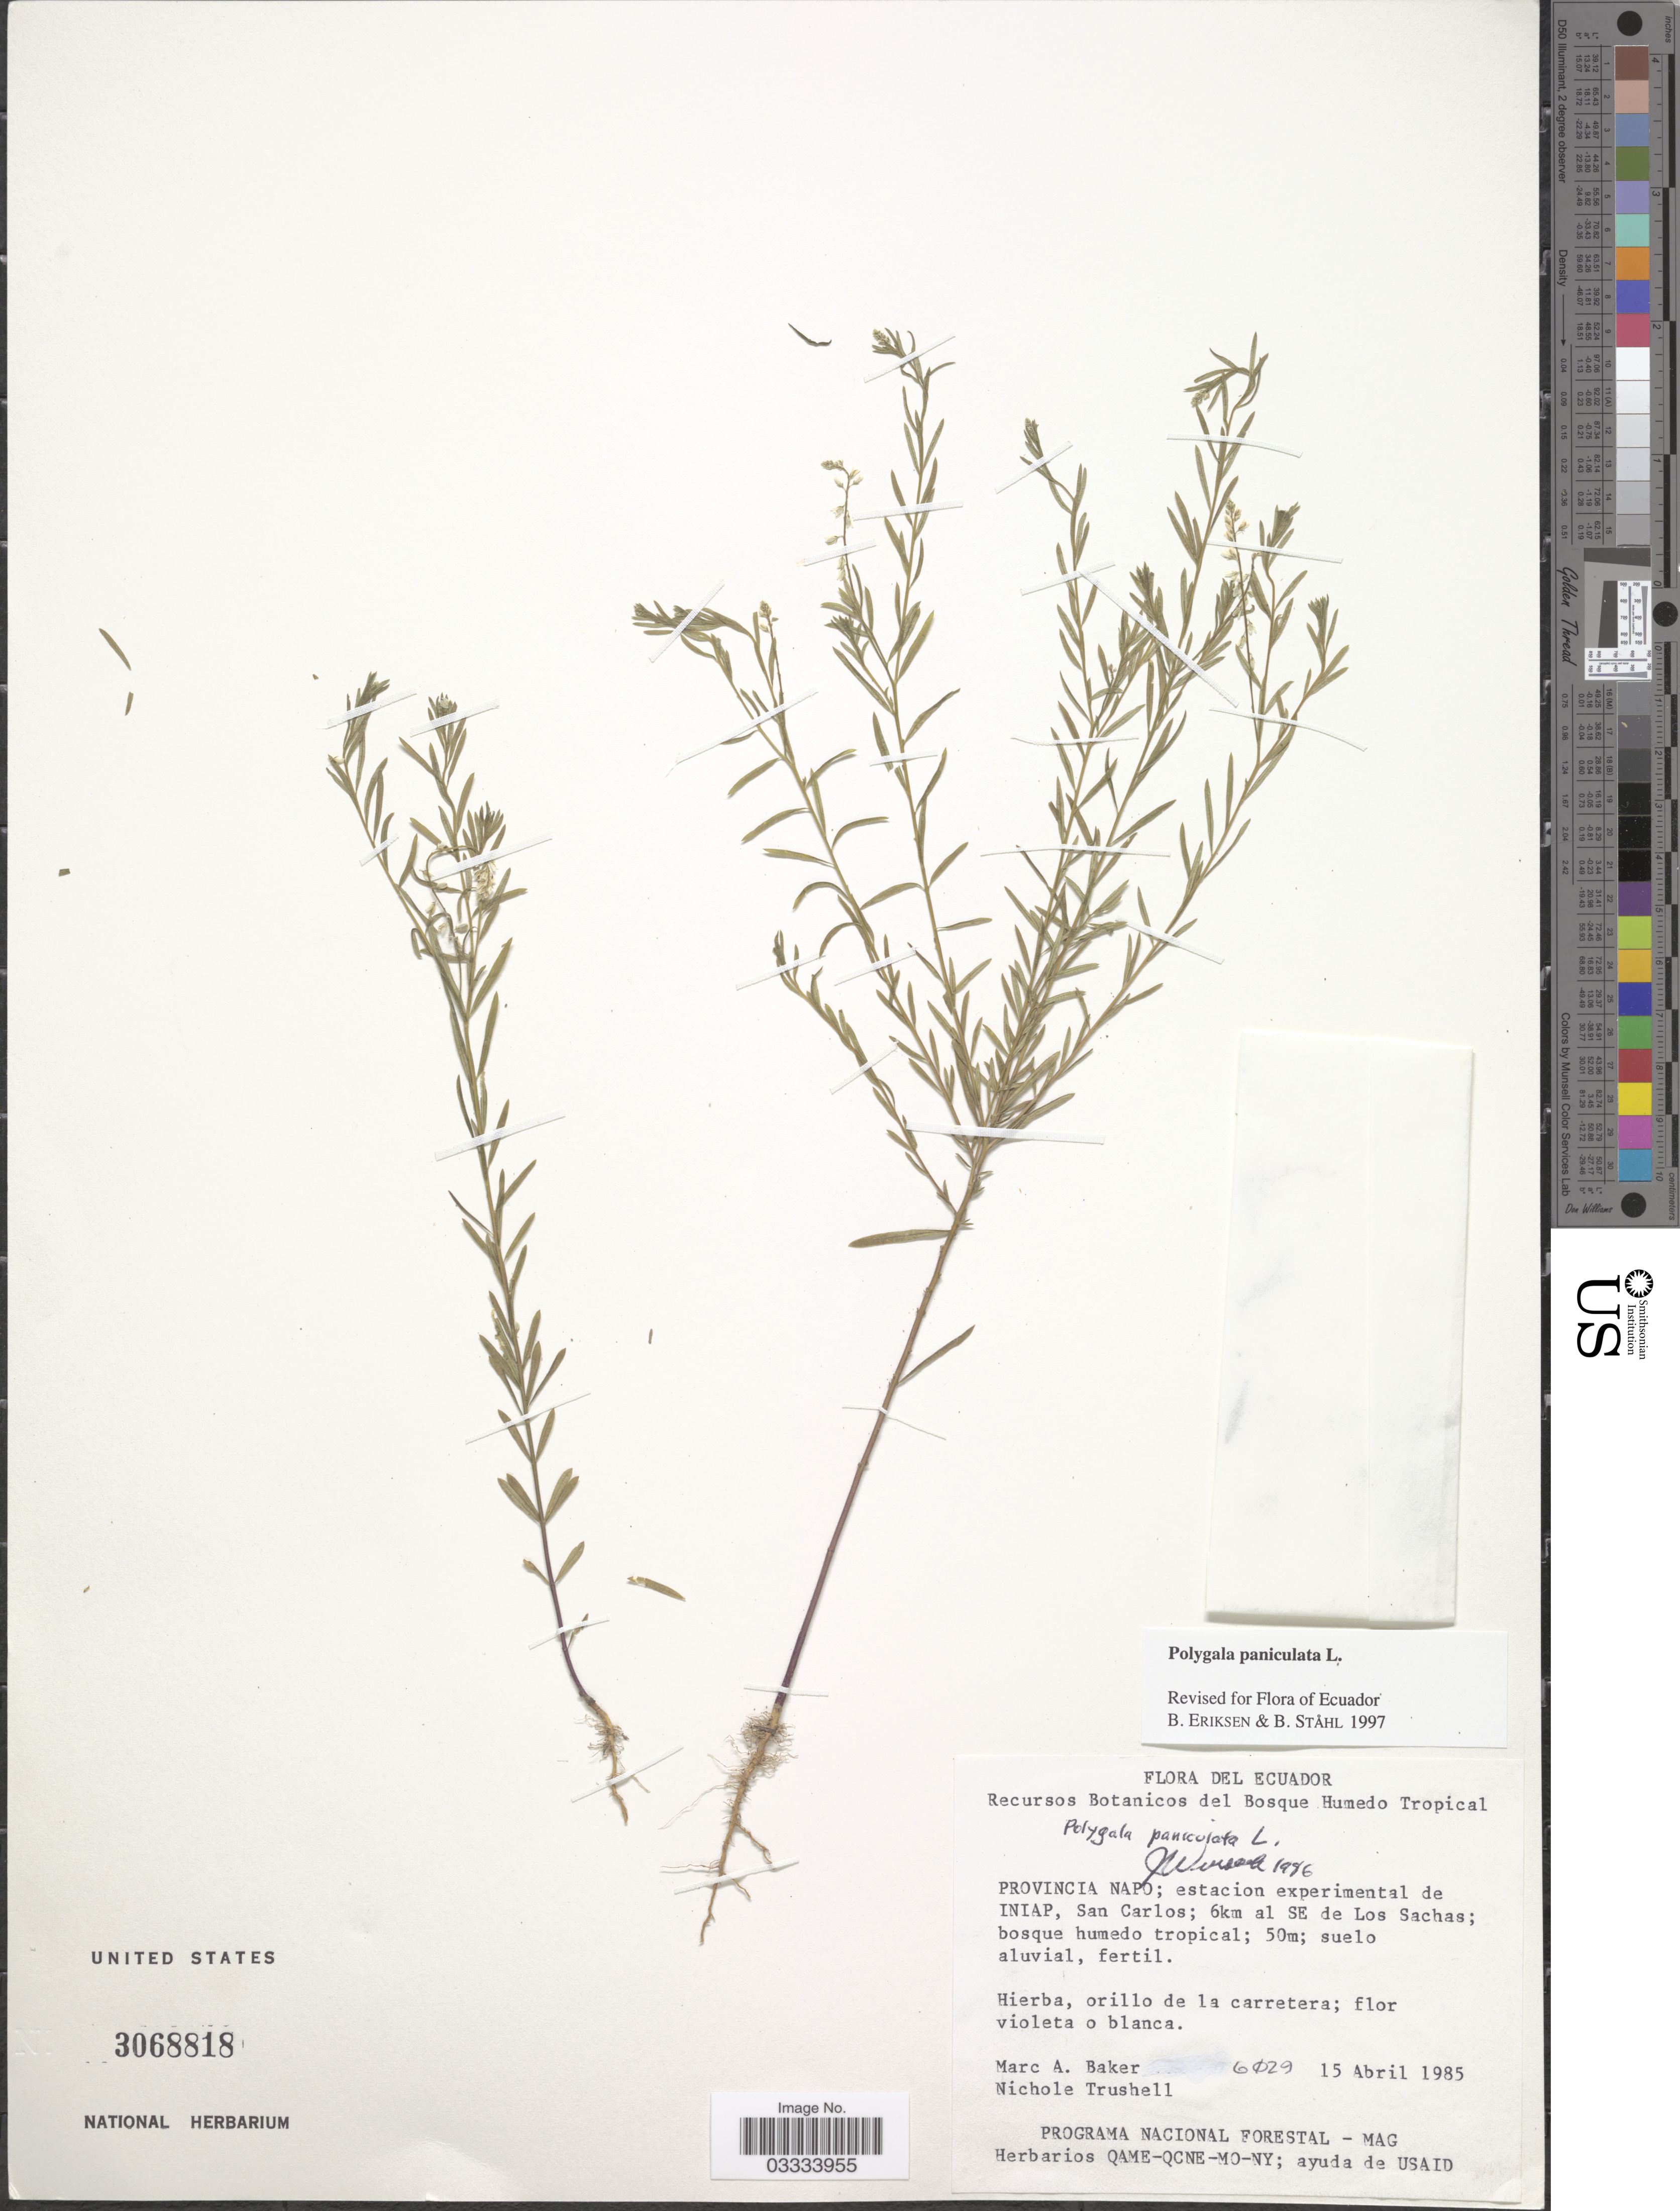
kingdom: Plantae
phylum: Tracheophyta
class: Magnoliopsida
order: Fabales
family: Polygalaceae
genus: Polygala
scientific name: Polygala paniculata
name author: L.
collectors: M. A. Baker & N. Trushell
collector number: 6029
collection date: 1985-04-15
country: Ecuador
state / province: Napo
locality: Estacion experimental de INIAP, San Carlos; 6km al SE de Los Sachas.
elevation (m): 50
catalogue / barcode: US 3068818